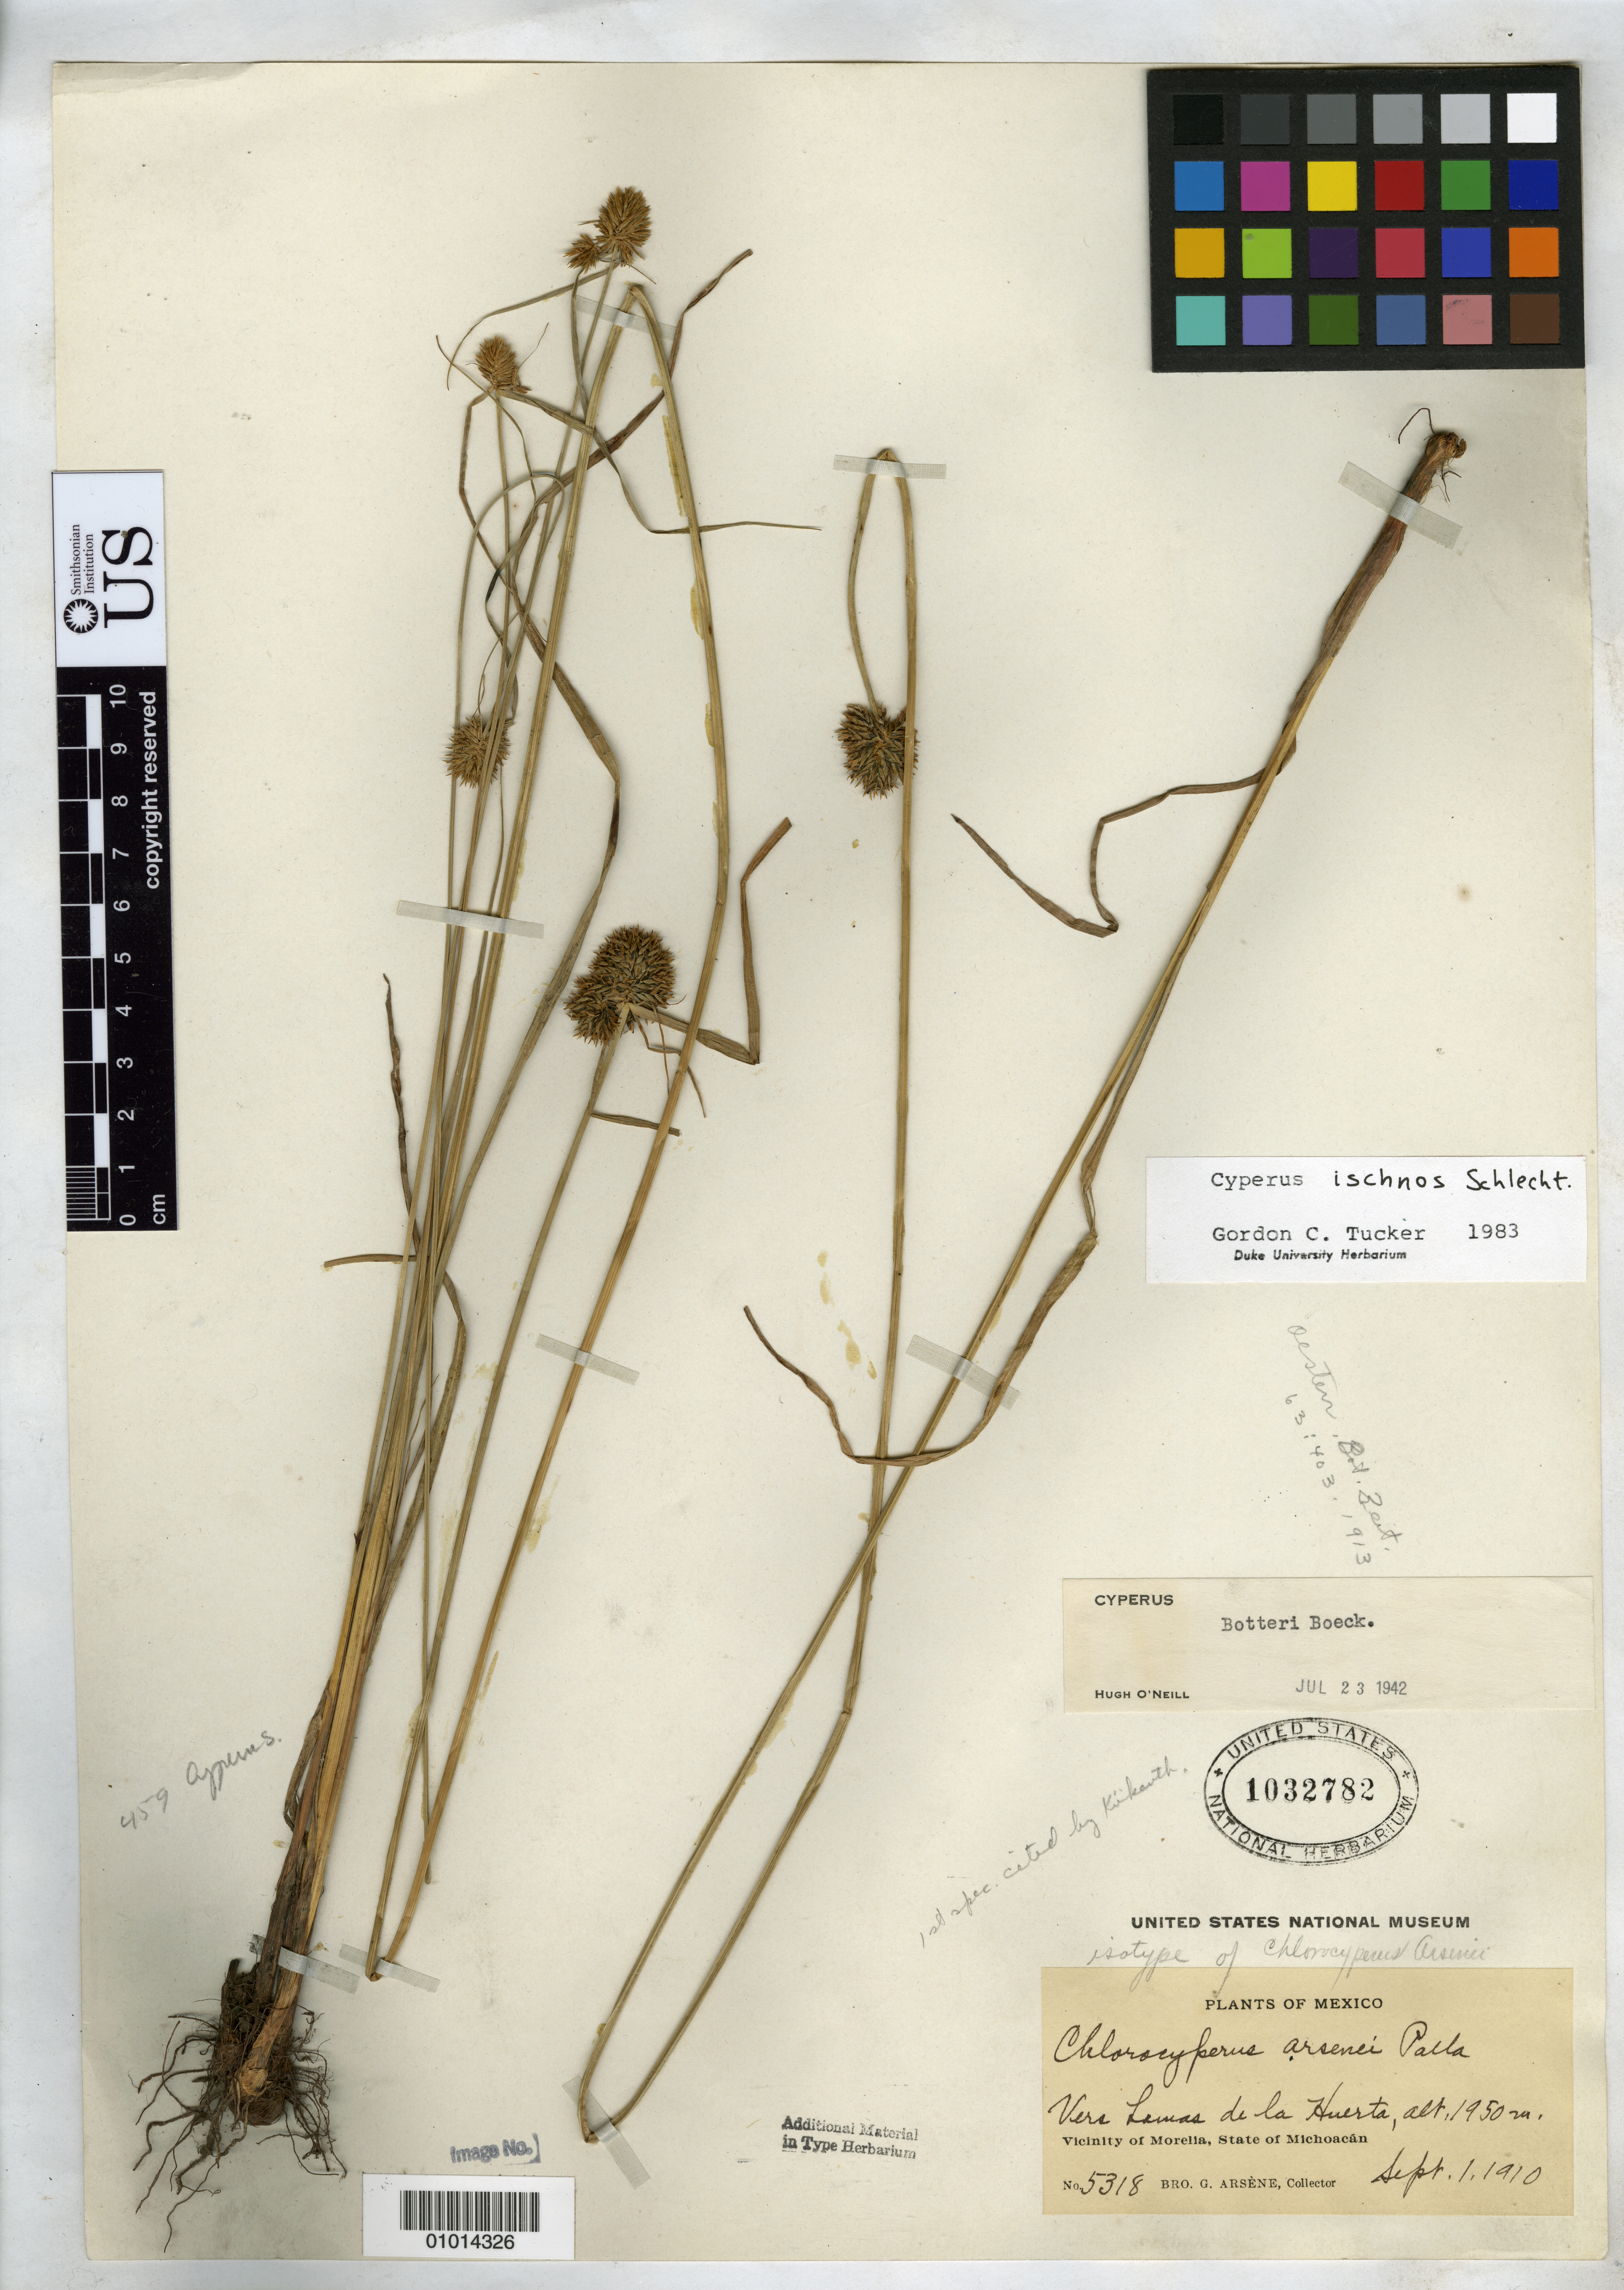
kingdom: Plantae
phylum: Tracheophyta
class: Liliopsida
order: Poales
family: Cyperaceae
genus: Chlorocyperus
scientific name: Chlorocyperus arsenii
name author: Palla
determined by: Tucker, G. C.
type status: Isosyntype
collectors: Bro. G. Arsène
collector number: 5318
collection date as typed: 01 Sep 1910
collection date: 1910-09-01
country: Mexico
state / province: Michoacán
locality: Vicinity of Morelia.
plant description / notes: Specific epithet published as "arsenii", corrected to "arsenei" in Tropicos but not IPNI.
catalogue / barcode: US 1032782